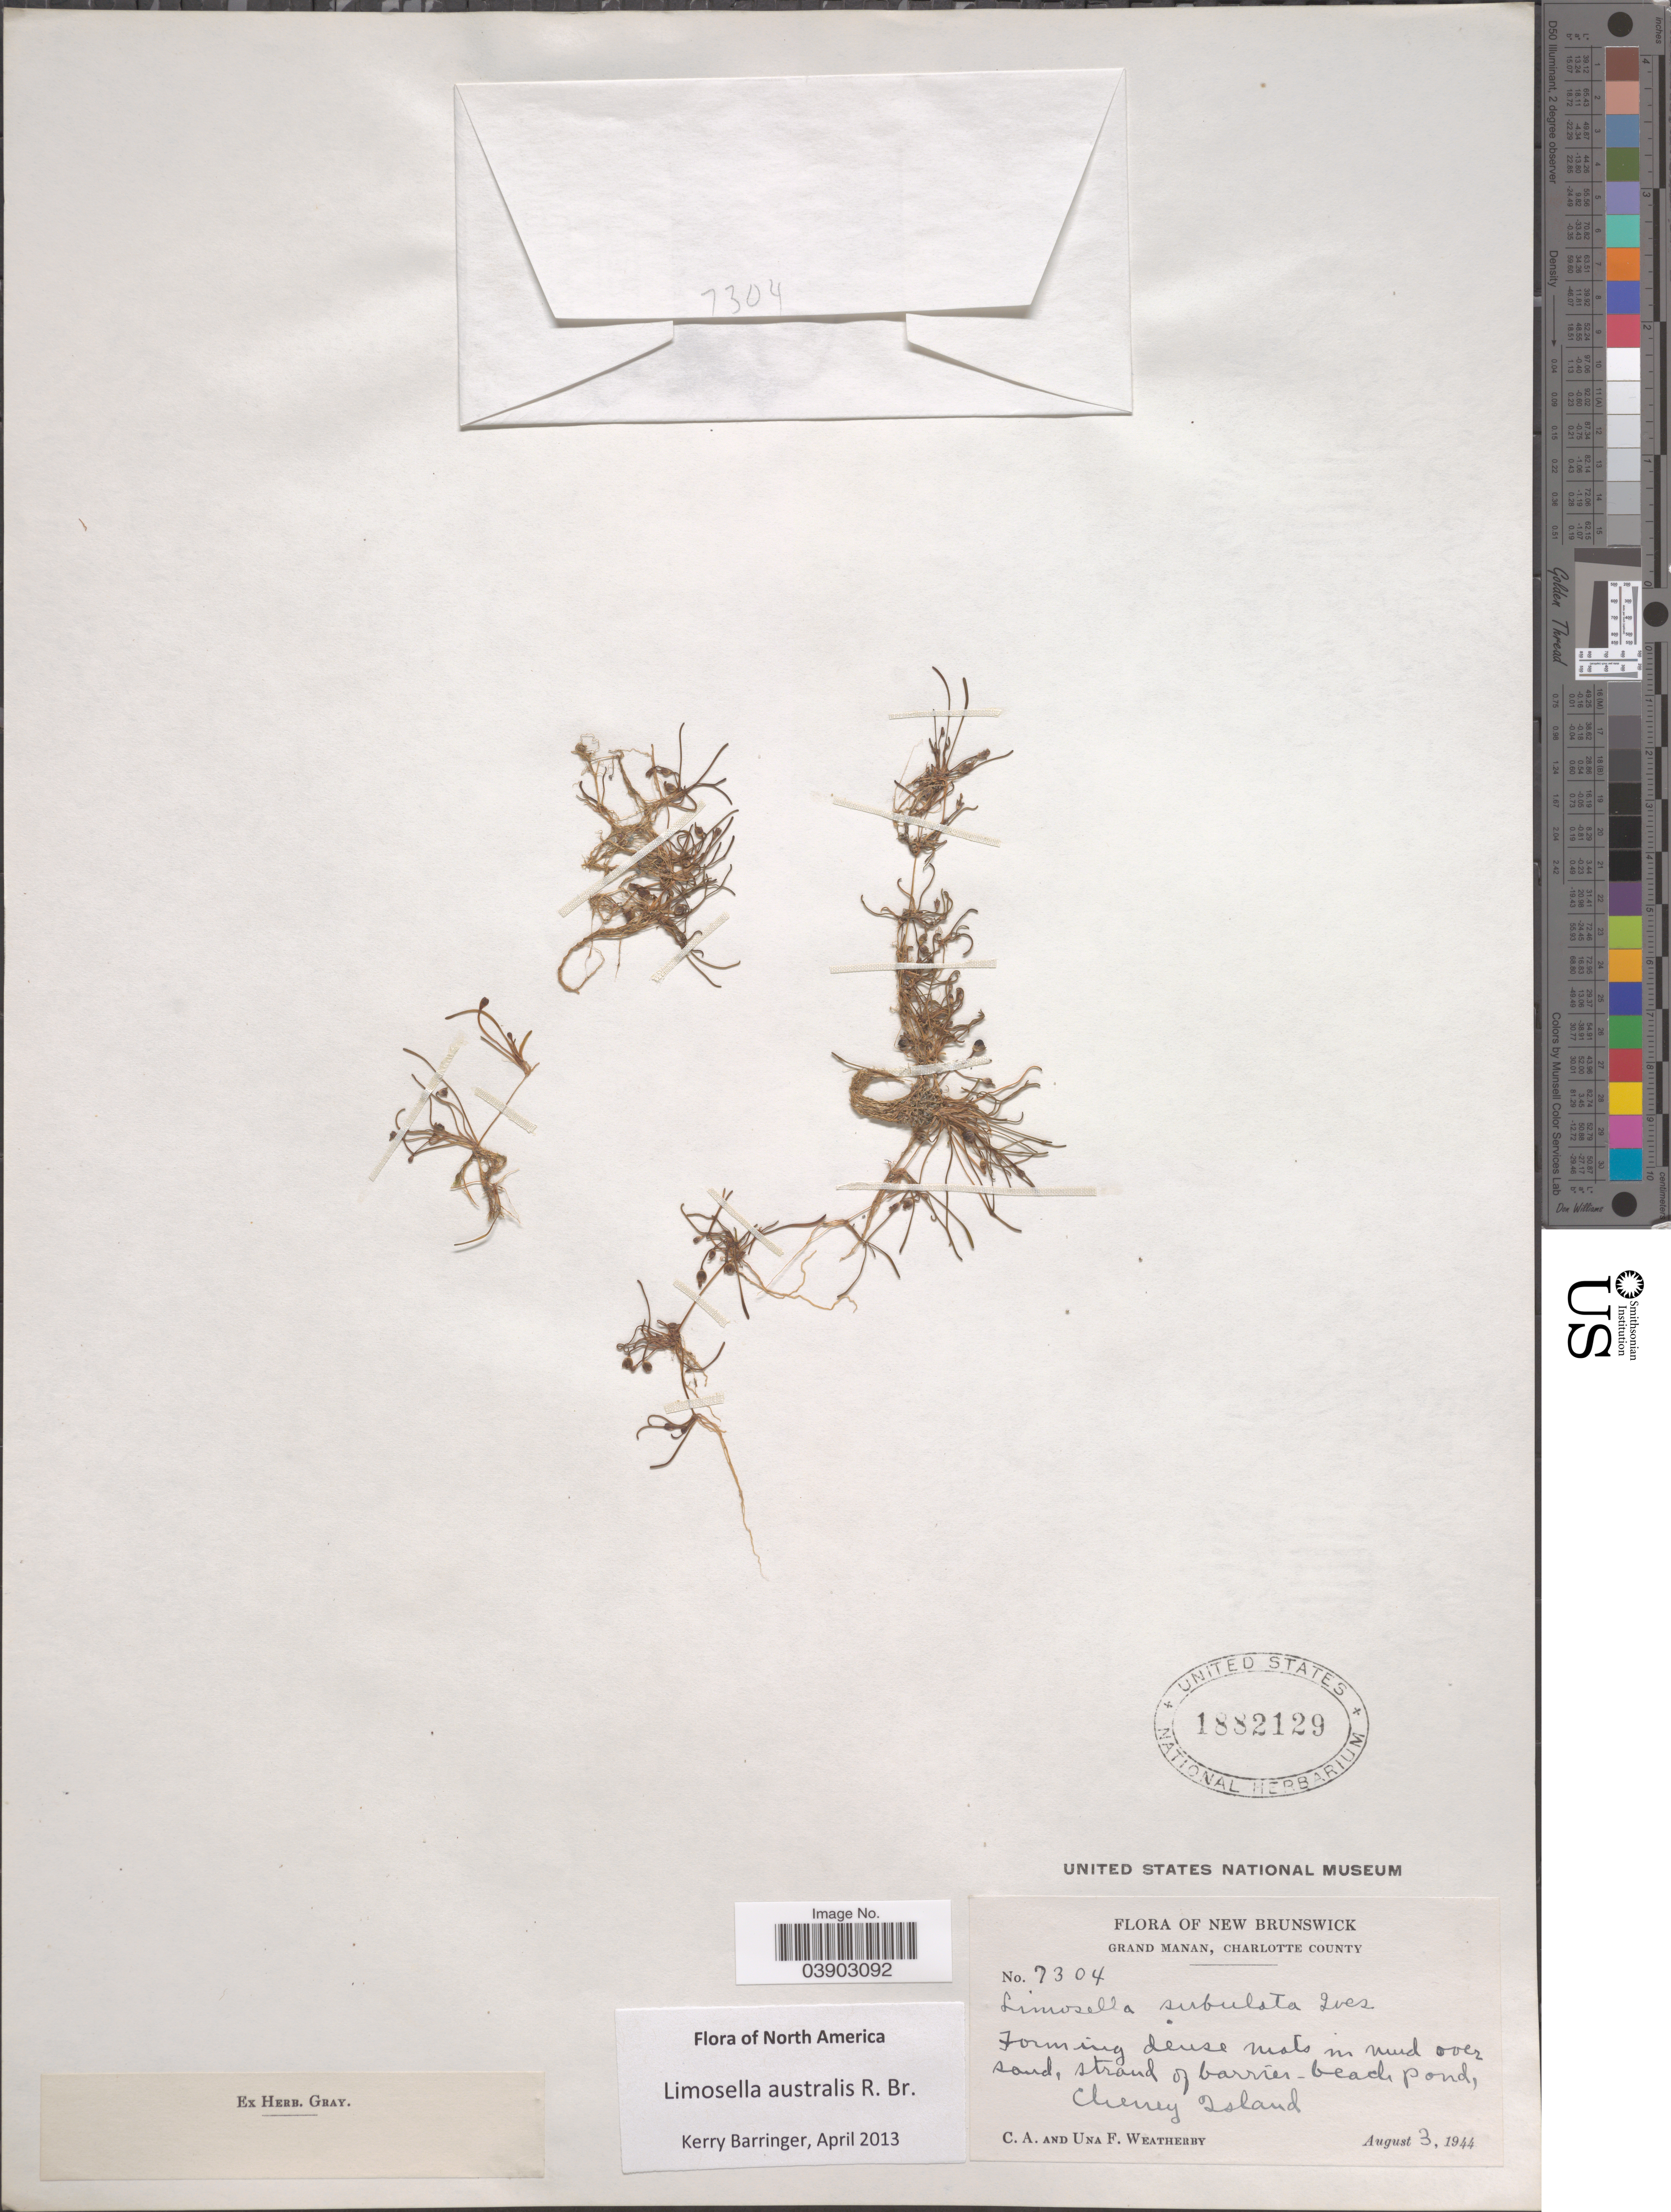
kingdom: Plantae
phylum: Tracheophyta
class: Magnoliopsida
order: Lamiales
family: Scrophulariaceae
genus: Limosella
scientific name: Limosella australis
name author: R. Br.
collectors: C. A. Weatherby & U. Weatherby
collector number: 7304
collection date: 1944-08-03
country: Canada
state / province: New Brunswick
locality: Grand Manan, Charlotte County. Forming dense mats in mud over sand, strand of barrier - beach pond, Cherry Island.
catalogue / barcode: US 1882129